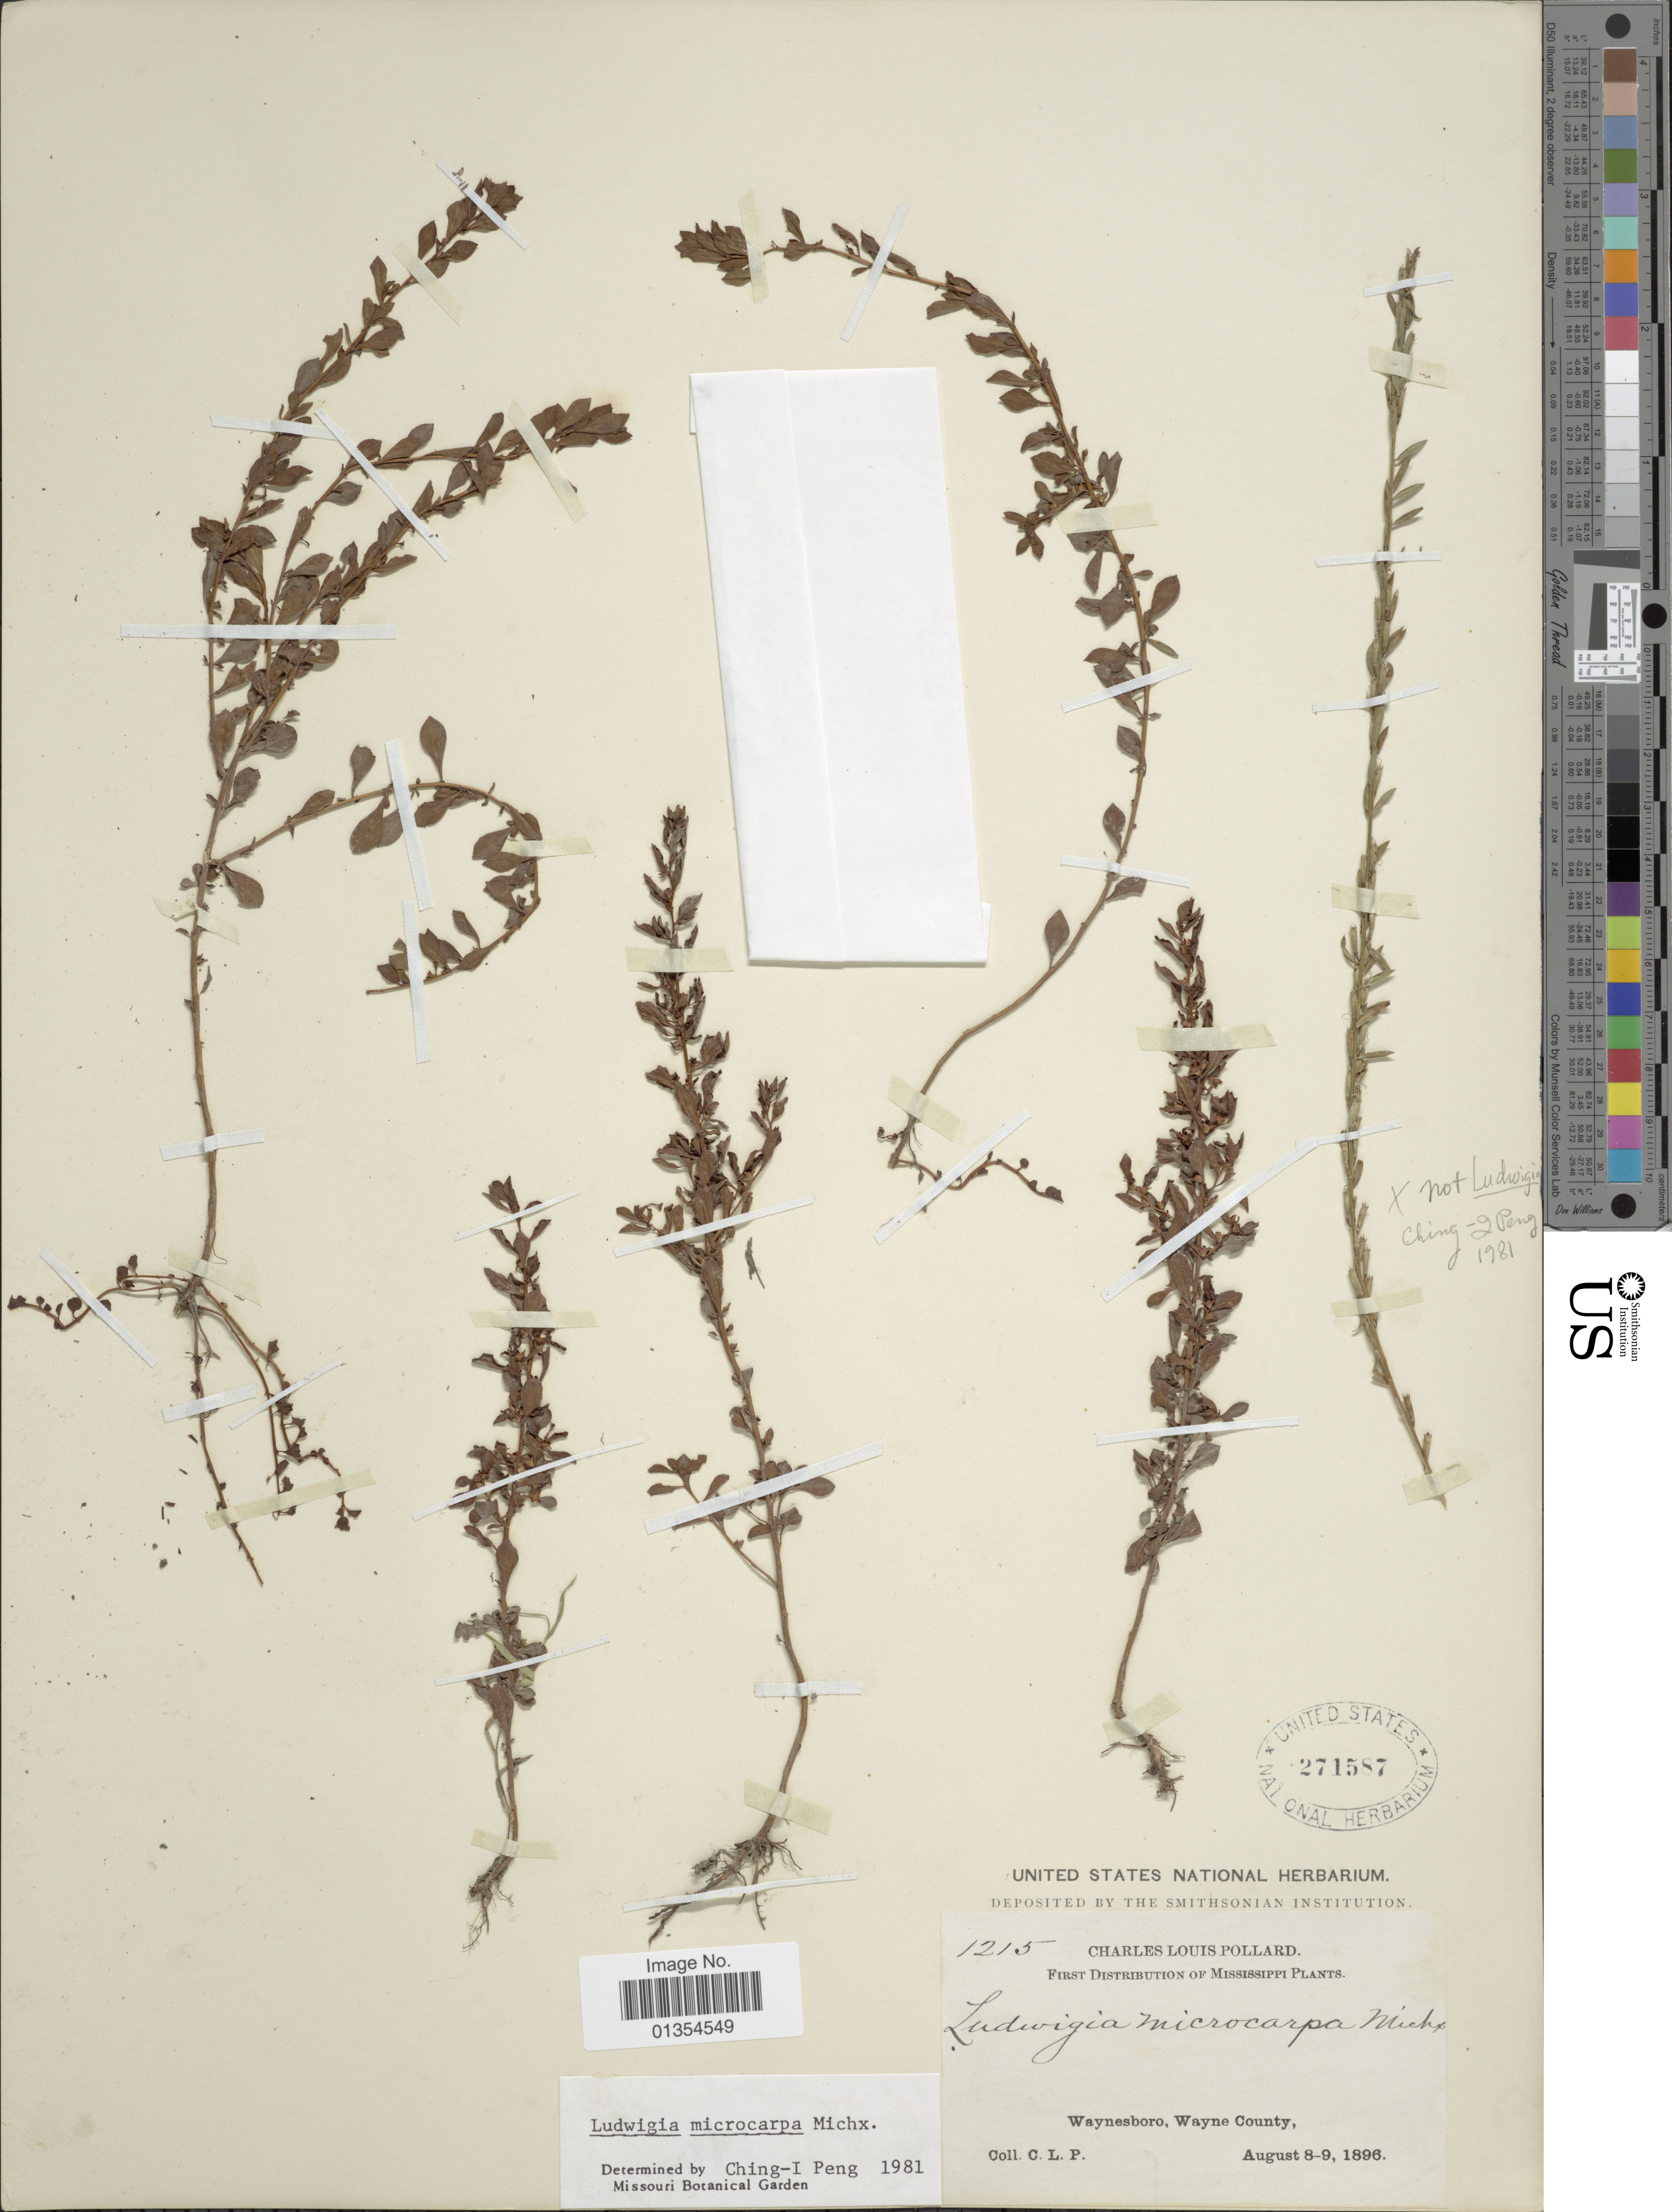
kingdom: Plantae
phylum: Tracheophyta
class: Magnoliopsida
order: Myrtales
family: Onagraceae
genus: Ludwigia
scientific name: Ludwigia microcarpa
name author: Michx.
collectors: C. L. Pollard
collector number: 1215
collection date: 1896-08-08/1896-08-09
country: United States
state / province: Mississippi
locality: Waynesboro, Wayne County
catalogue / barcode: US 271587